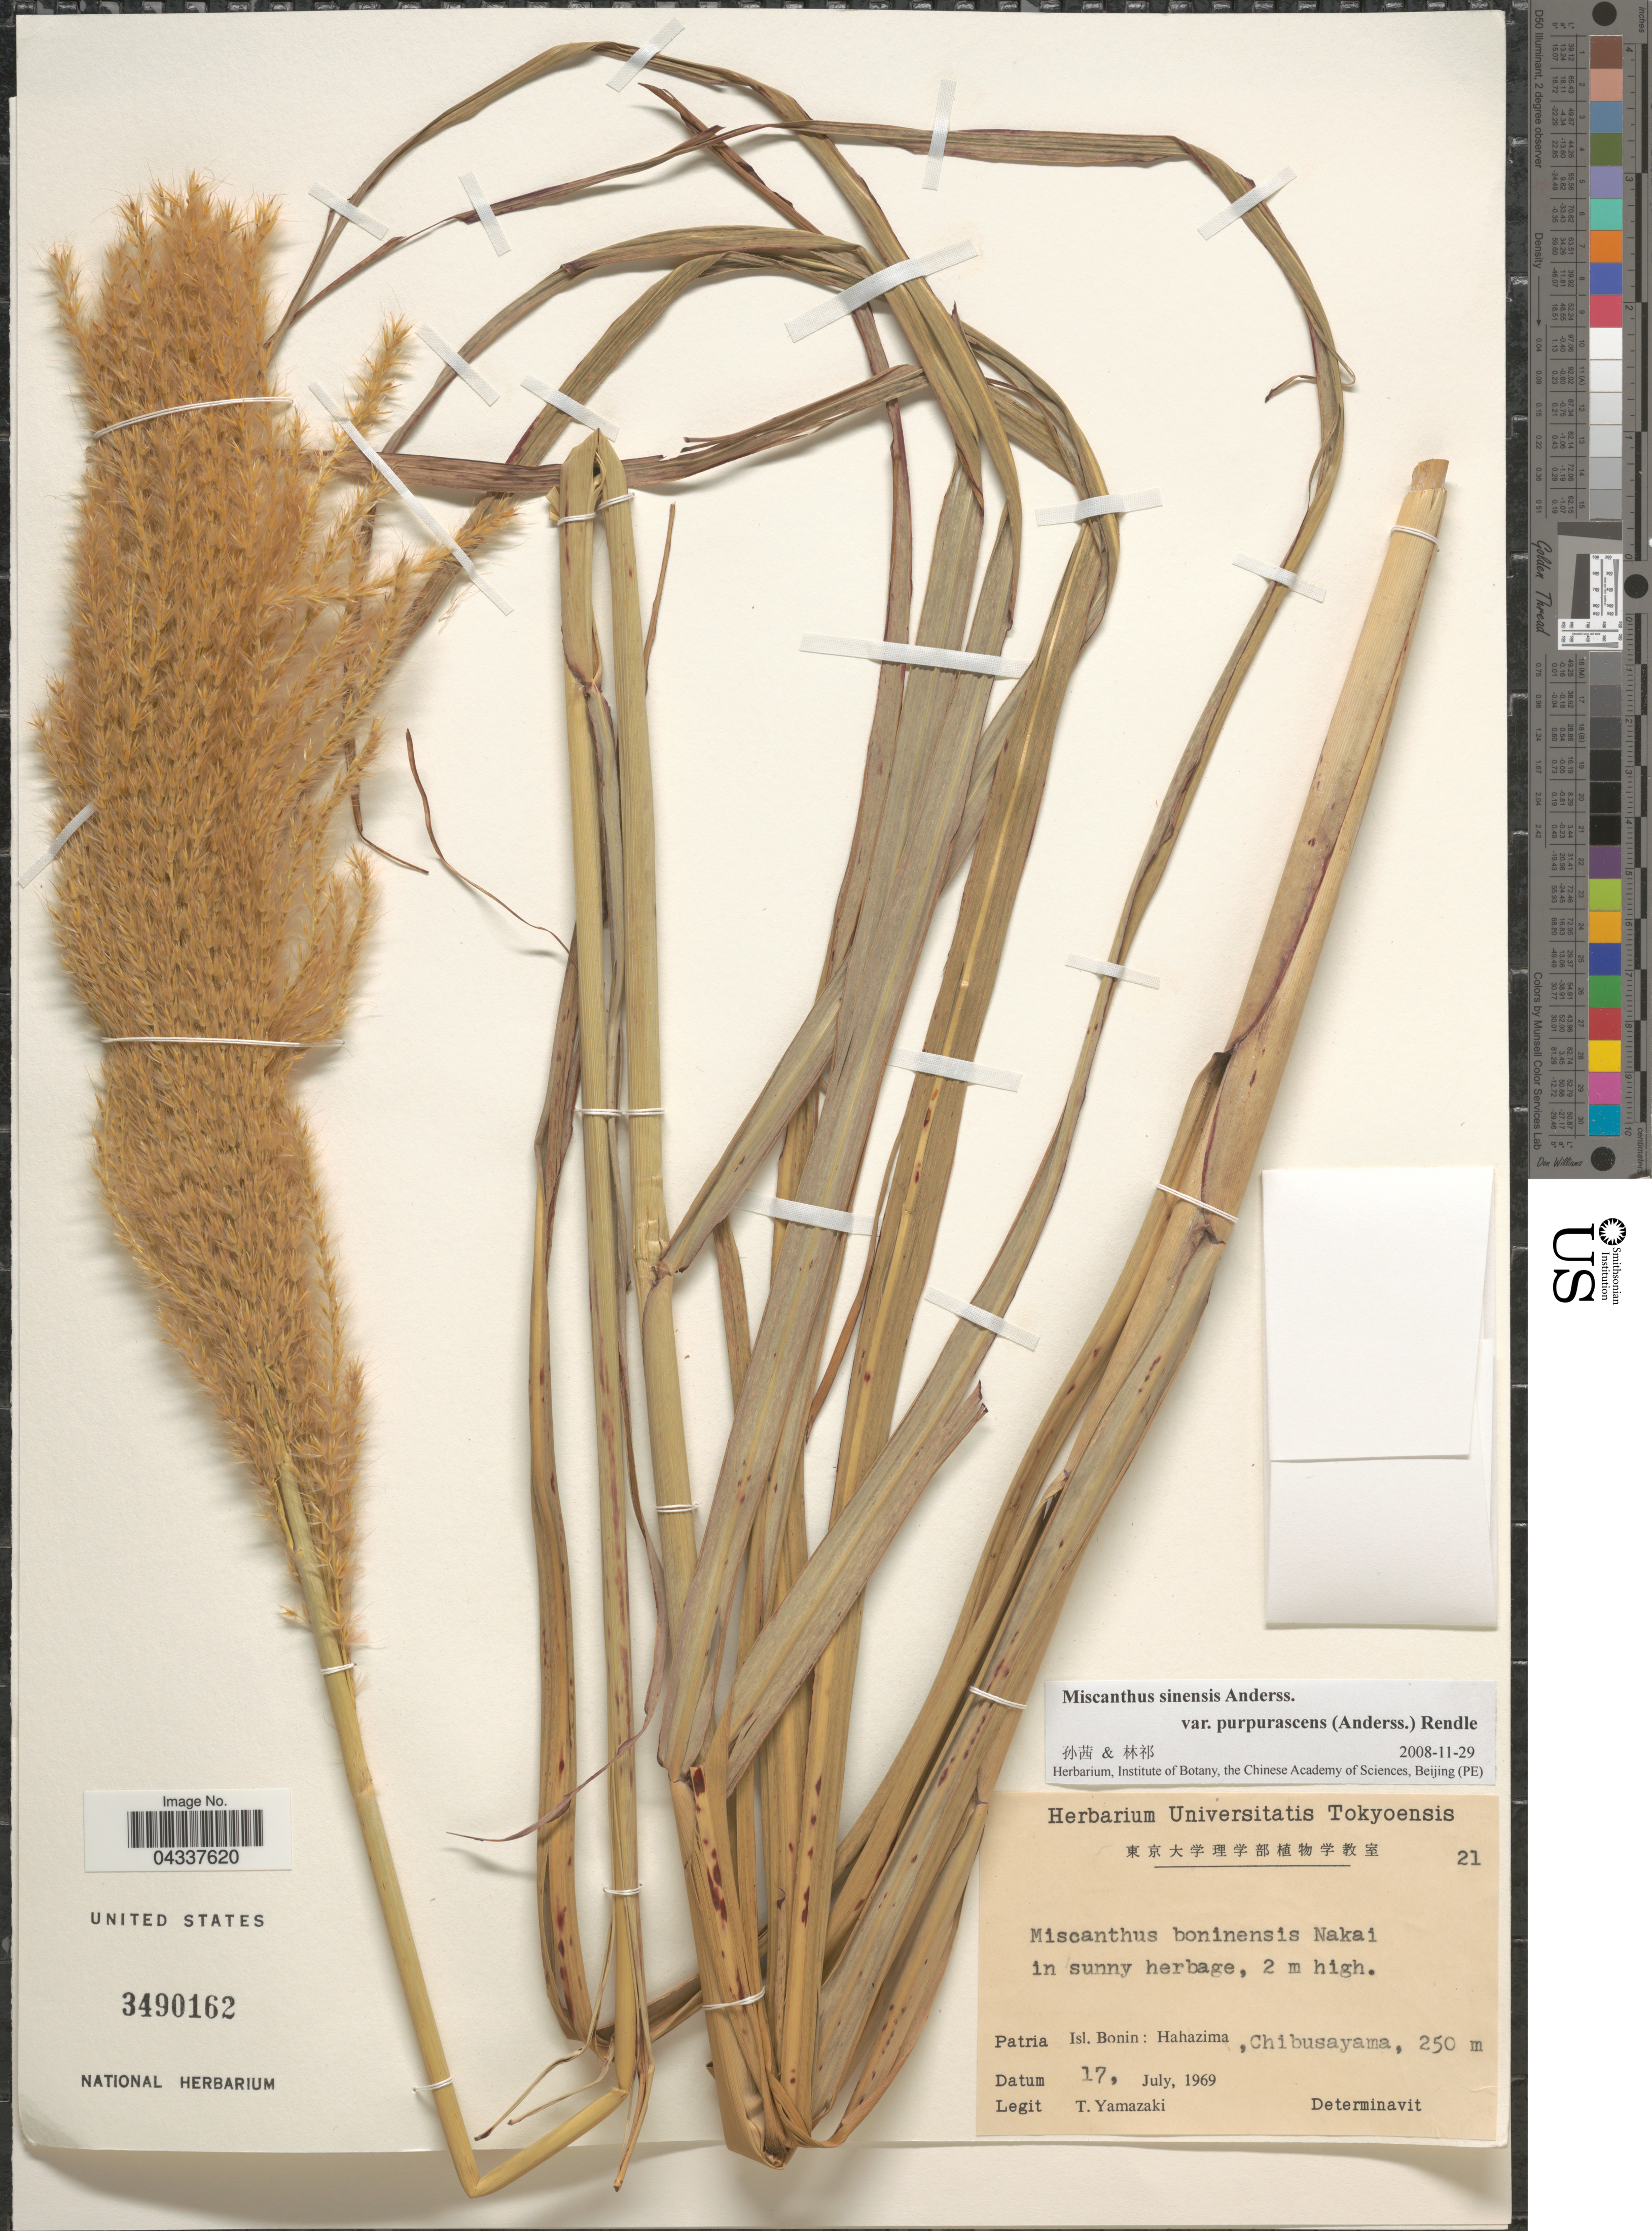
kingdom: Plantae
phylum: Tracheophyta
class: Liliopsida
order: Poales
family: Poaceae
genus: Miscanthus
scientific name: Miscanthus sinensis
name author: Andersson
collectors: T. Yamazaki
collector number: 21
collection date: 1969-07-17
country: Japan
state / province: Tokyo, Federal City of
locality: Patria Isl. Bonin: Hahazima, Chibusayama.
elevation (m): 250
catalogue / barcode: US 3490162